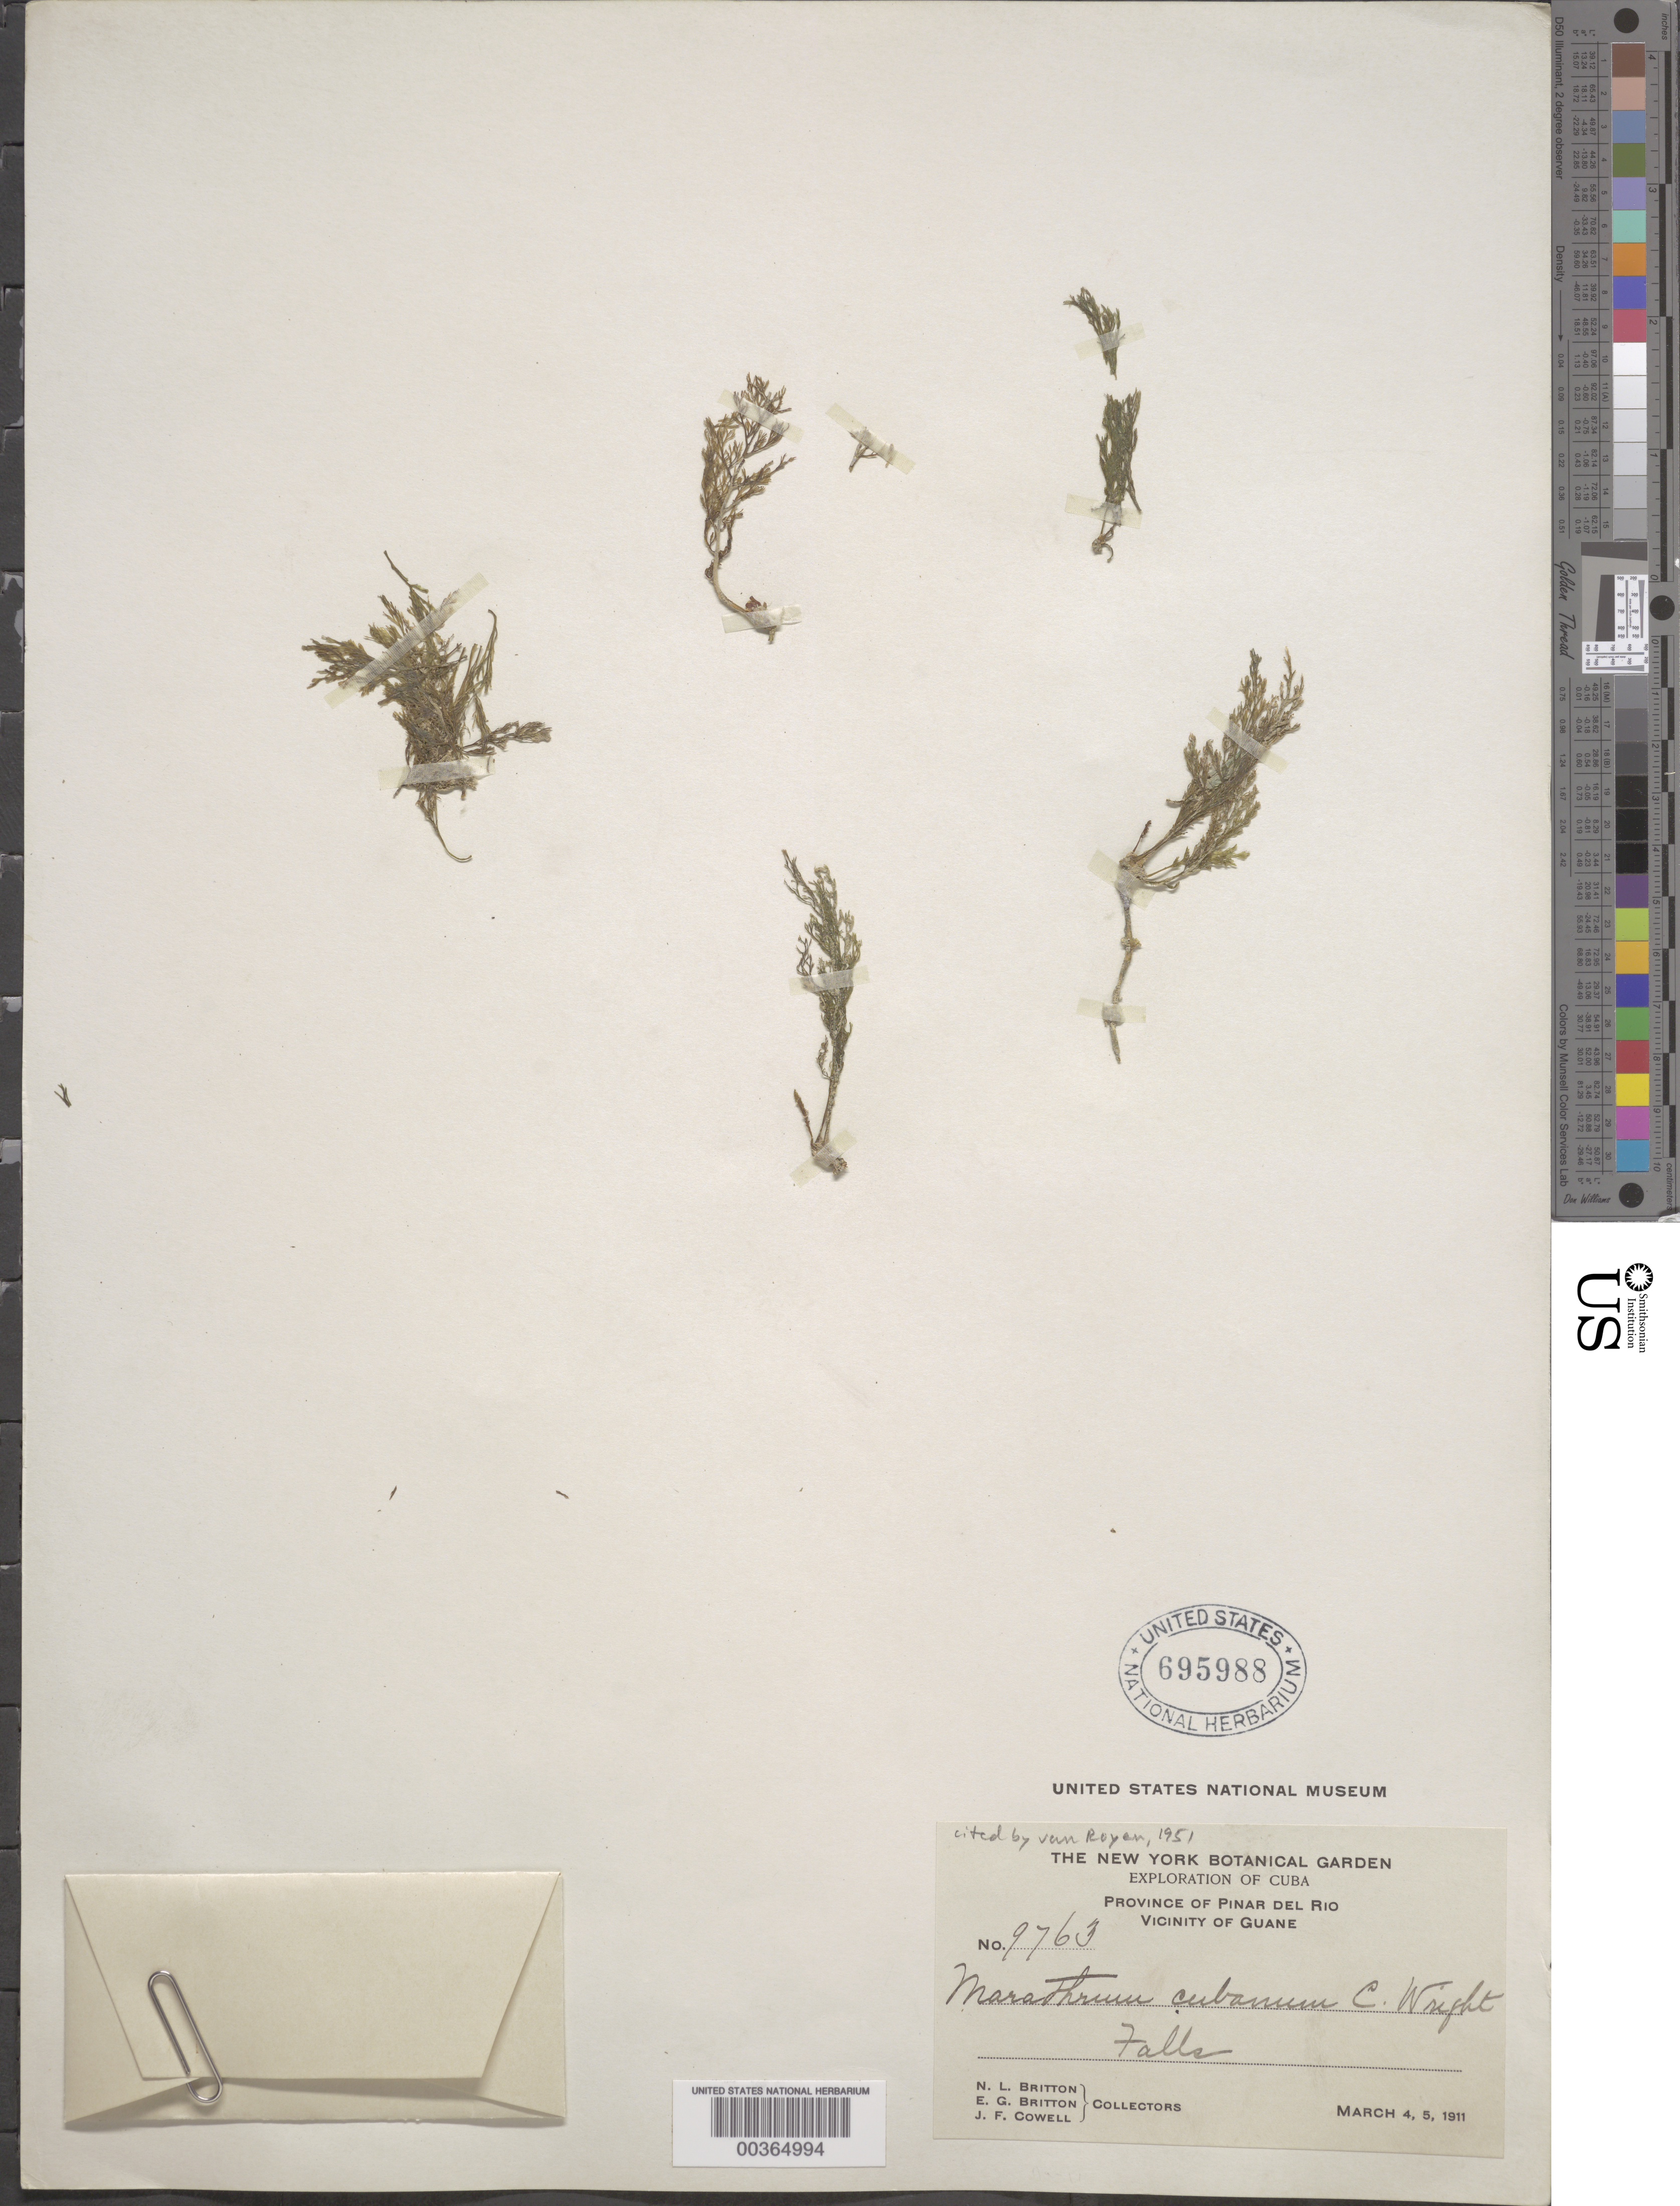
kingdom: Plantae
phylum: Tracheophyta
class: Magnoliopsida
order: Malpighiales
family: Podostemaceae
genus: Marathrum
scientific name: Marathrum cubanum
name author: C. Wright in Sauvalle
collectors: N. Britton, E. G. Britton & J. F. Cowell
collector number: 9763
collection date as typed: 04 Mar 1911 to 05 Mar 1911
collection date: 1911-03-04/1911-03-05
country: Cuba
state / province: Pinar del Río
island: Greater Antilles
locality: Vicinity of guane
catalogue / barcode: US 695988